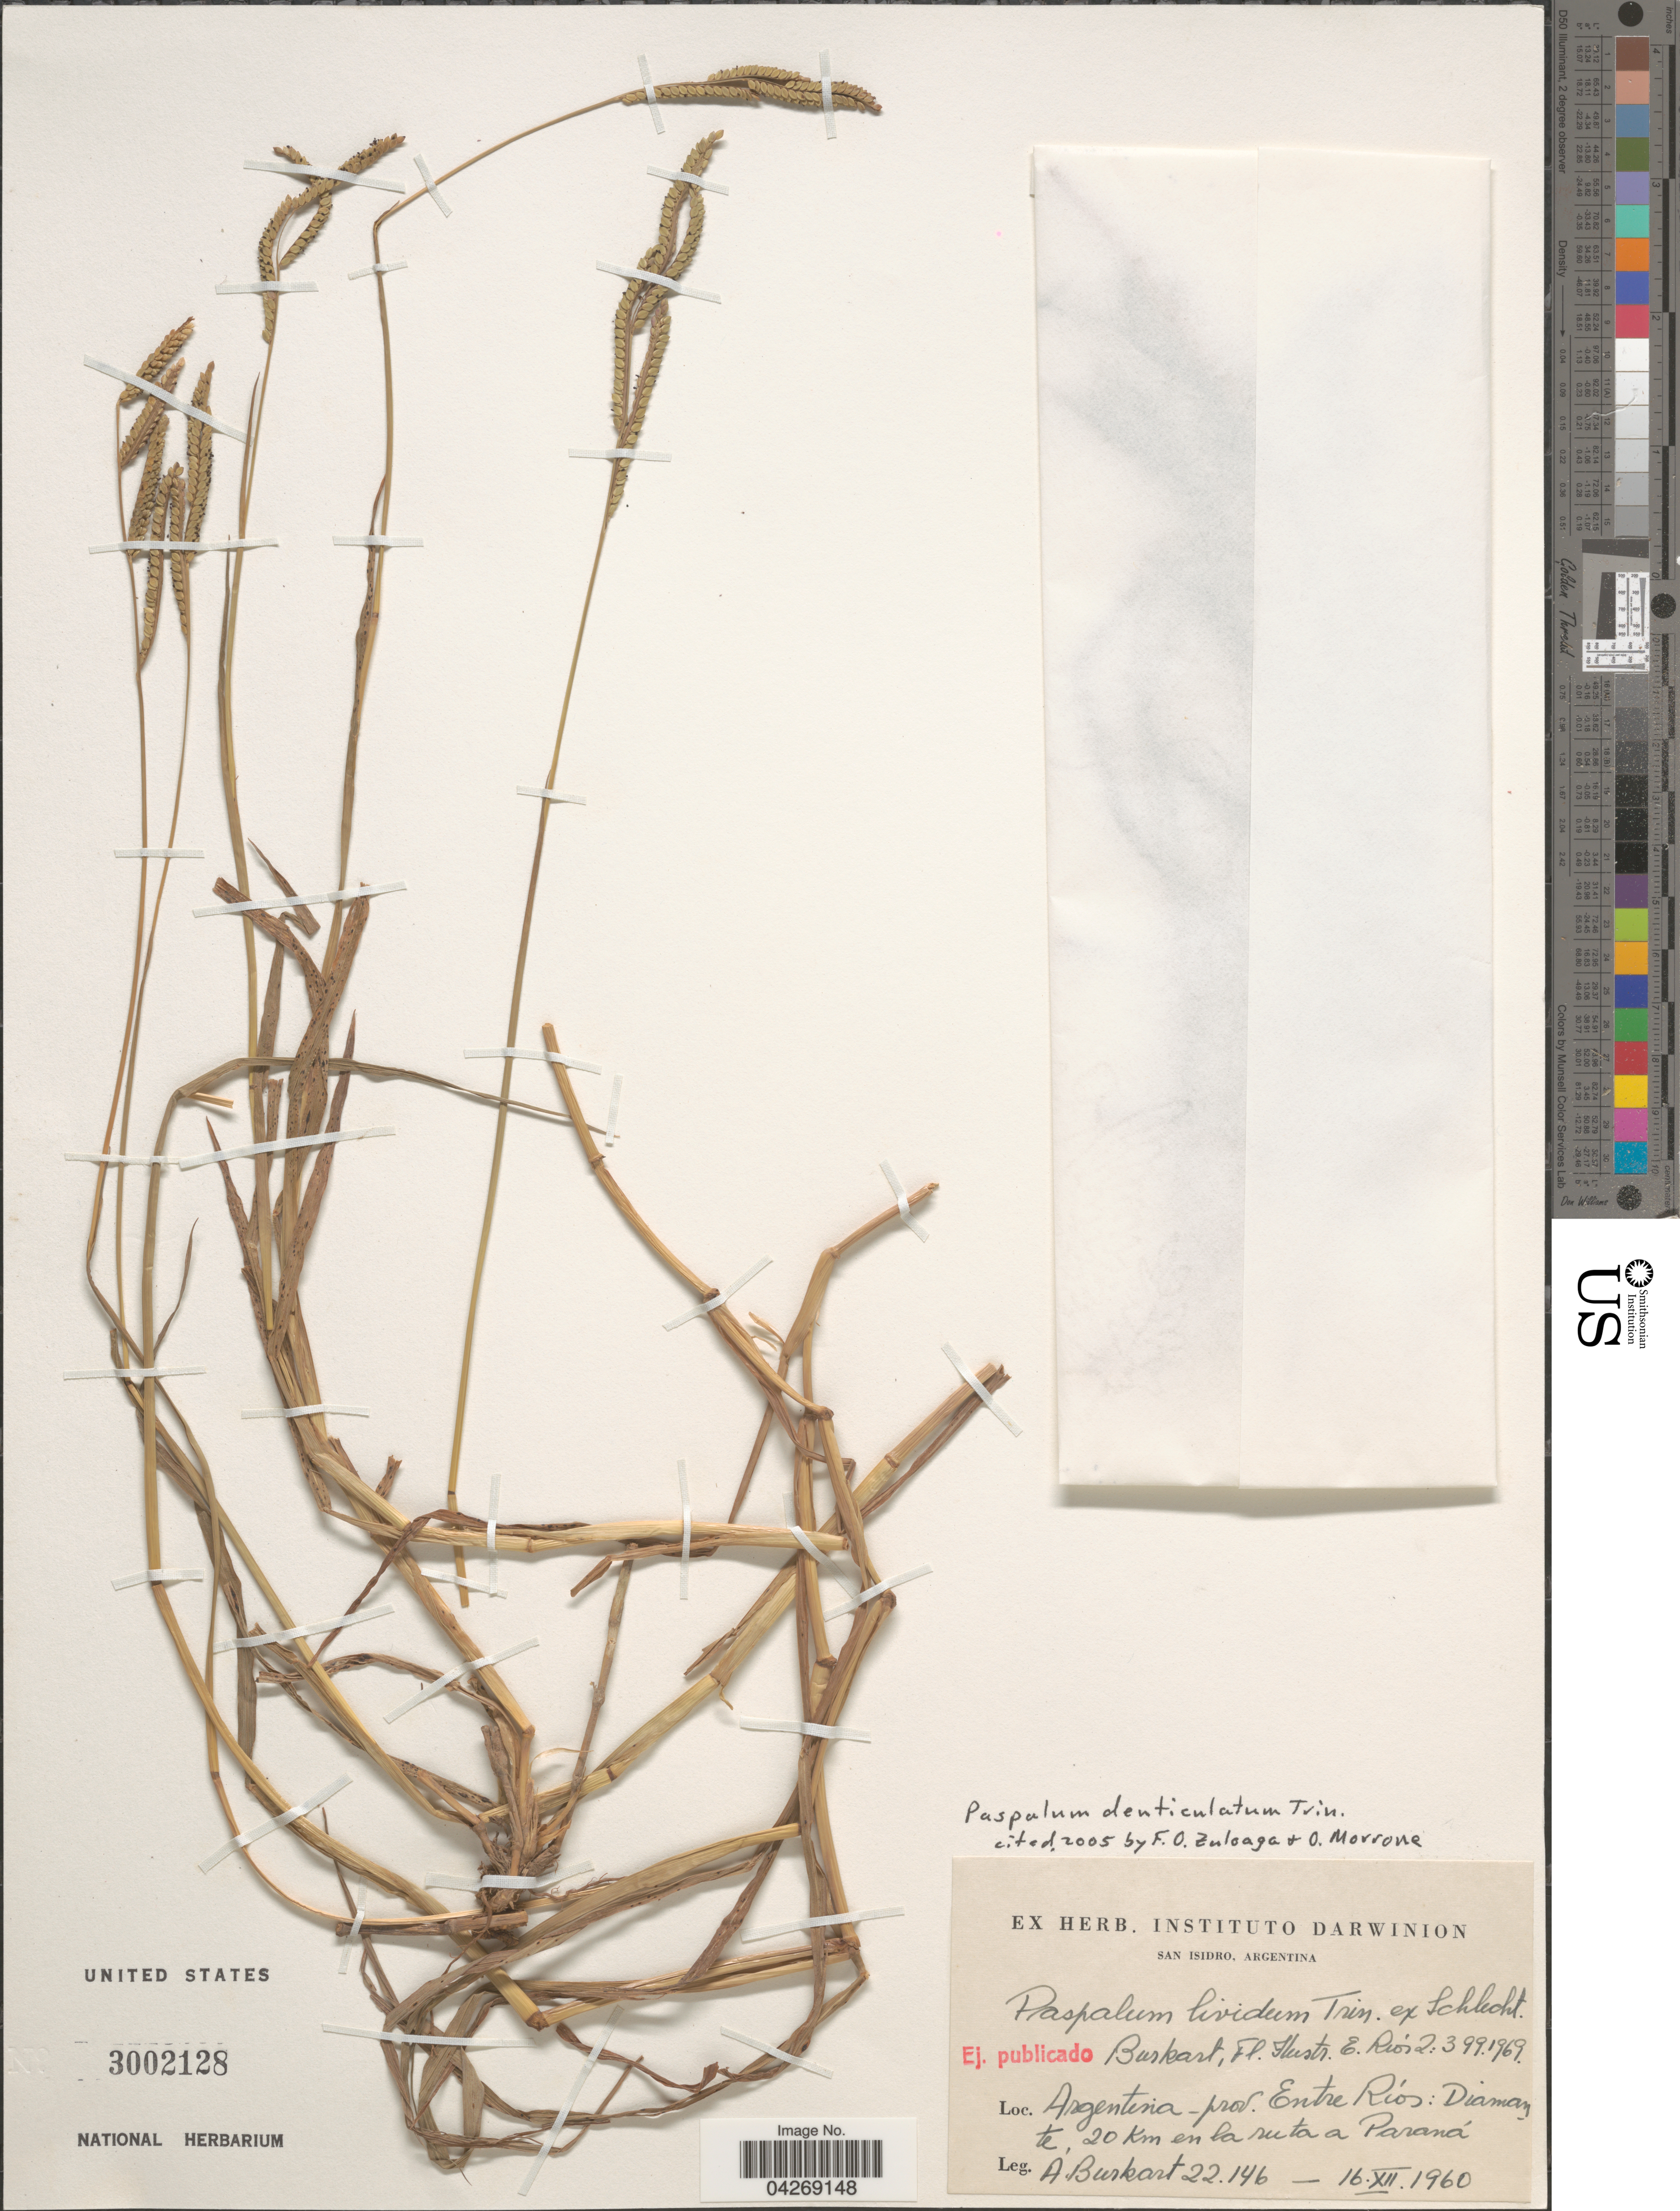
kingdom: Plantae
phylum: Tracheophyta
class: Liliopsida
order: Poales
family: Poaceae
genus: Paspalum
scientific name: Paspalum denticulatum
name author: Trin.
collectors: A. E. Burkart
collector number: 22146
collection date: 1960-12-16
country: Argentina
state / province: Entre Rios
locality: Diamante, 20 Km en la ruta a Paraná.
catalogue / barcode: US 3002128